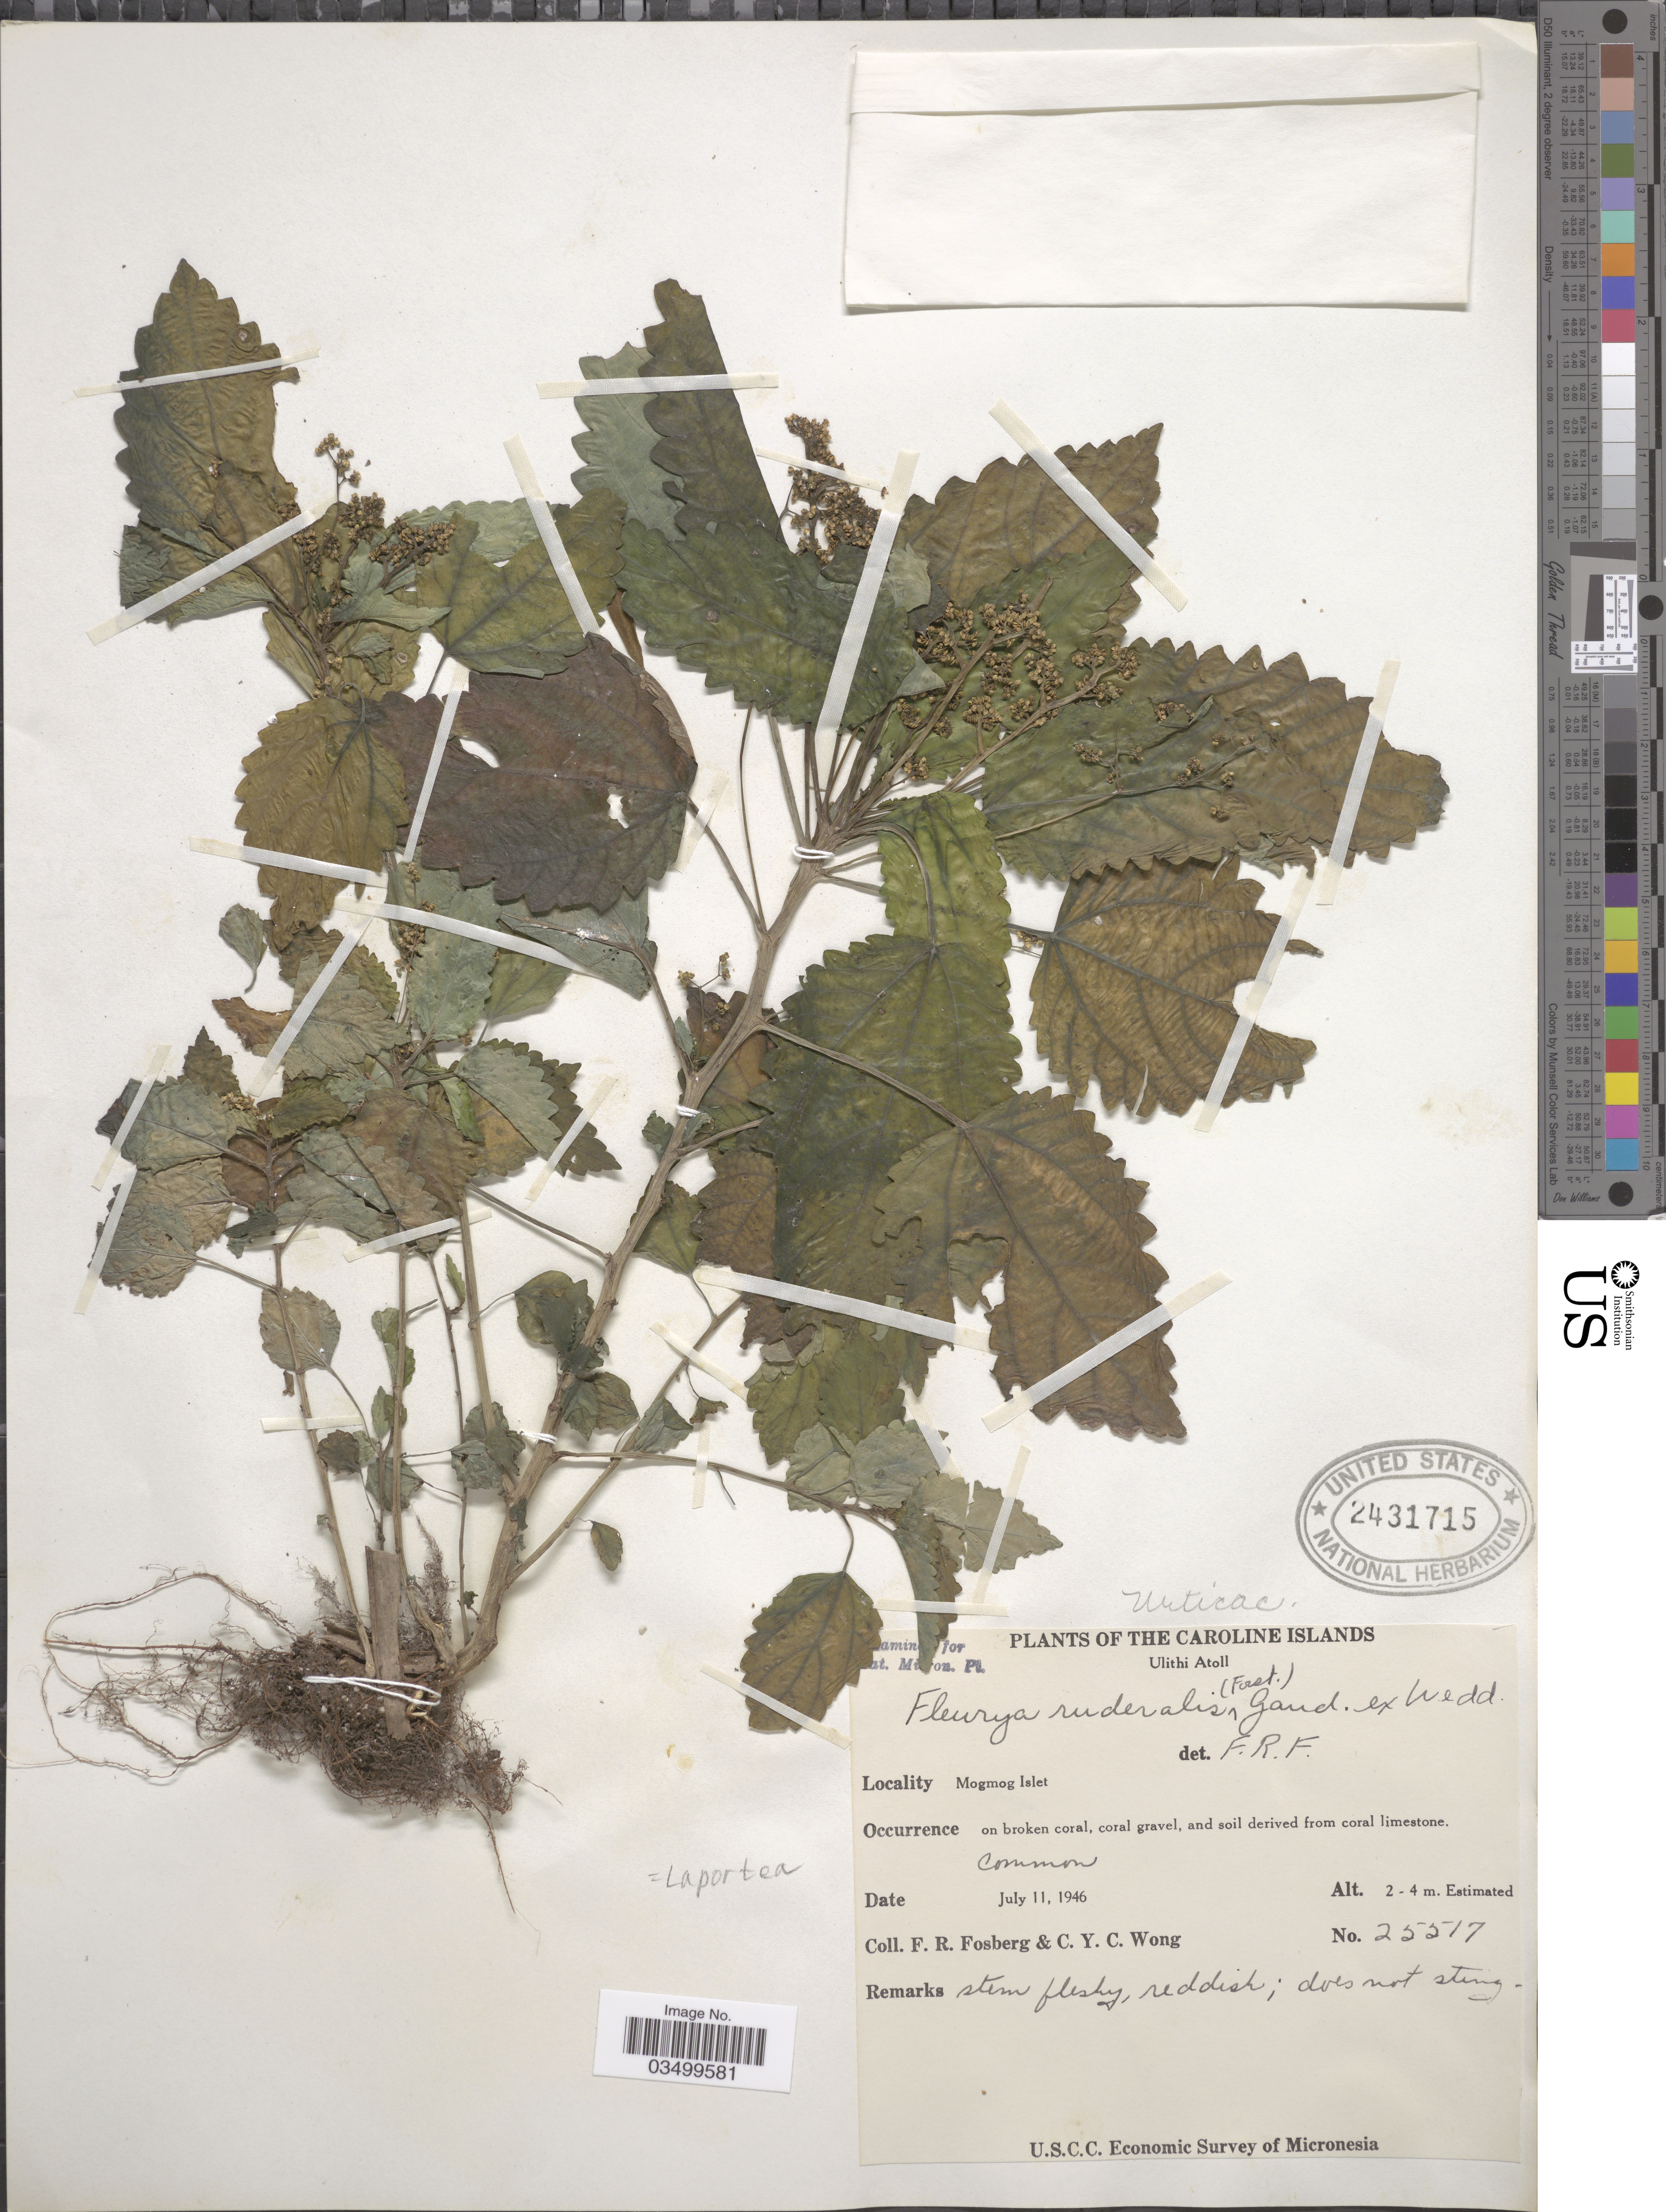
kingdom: Plantae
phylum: Tracheophyta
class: Magnoliopsida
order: Rosales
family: Urticaceae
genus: Laportea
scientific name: Laportea ruderalis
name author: (G. Forst.) Chew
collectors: F. R. Fosberg & C. Y. C. Wong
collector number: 25517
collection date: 1946-07-11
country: Micronesia, Federated States of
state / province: Yap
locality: Caroline Islands. Ulithi Atoll. Mogmog Islet.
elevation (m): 2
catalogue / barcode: US 2431715